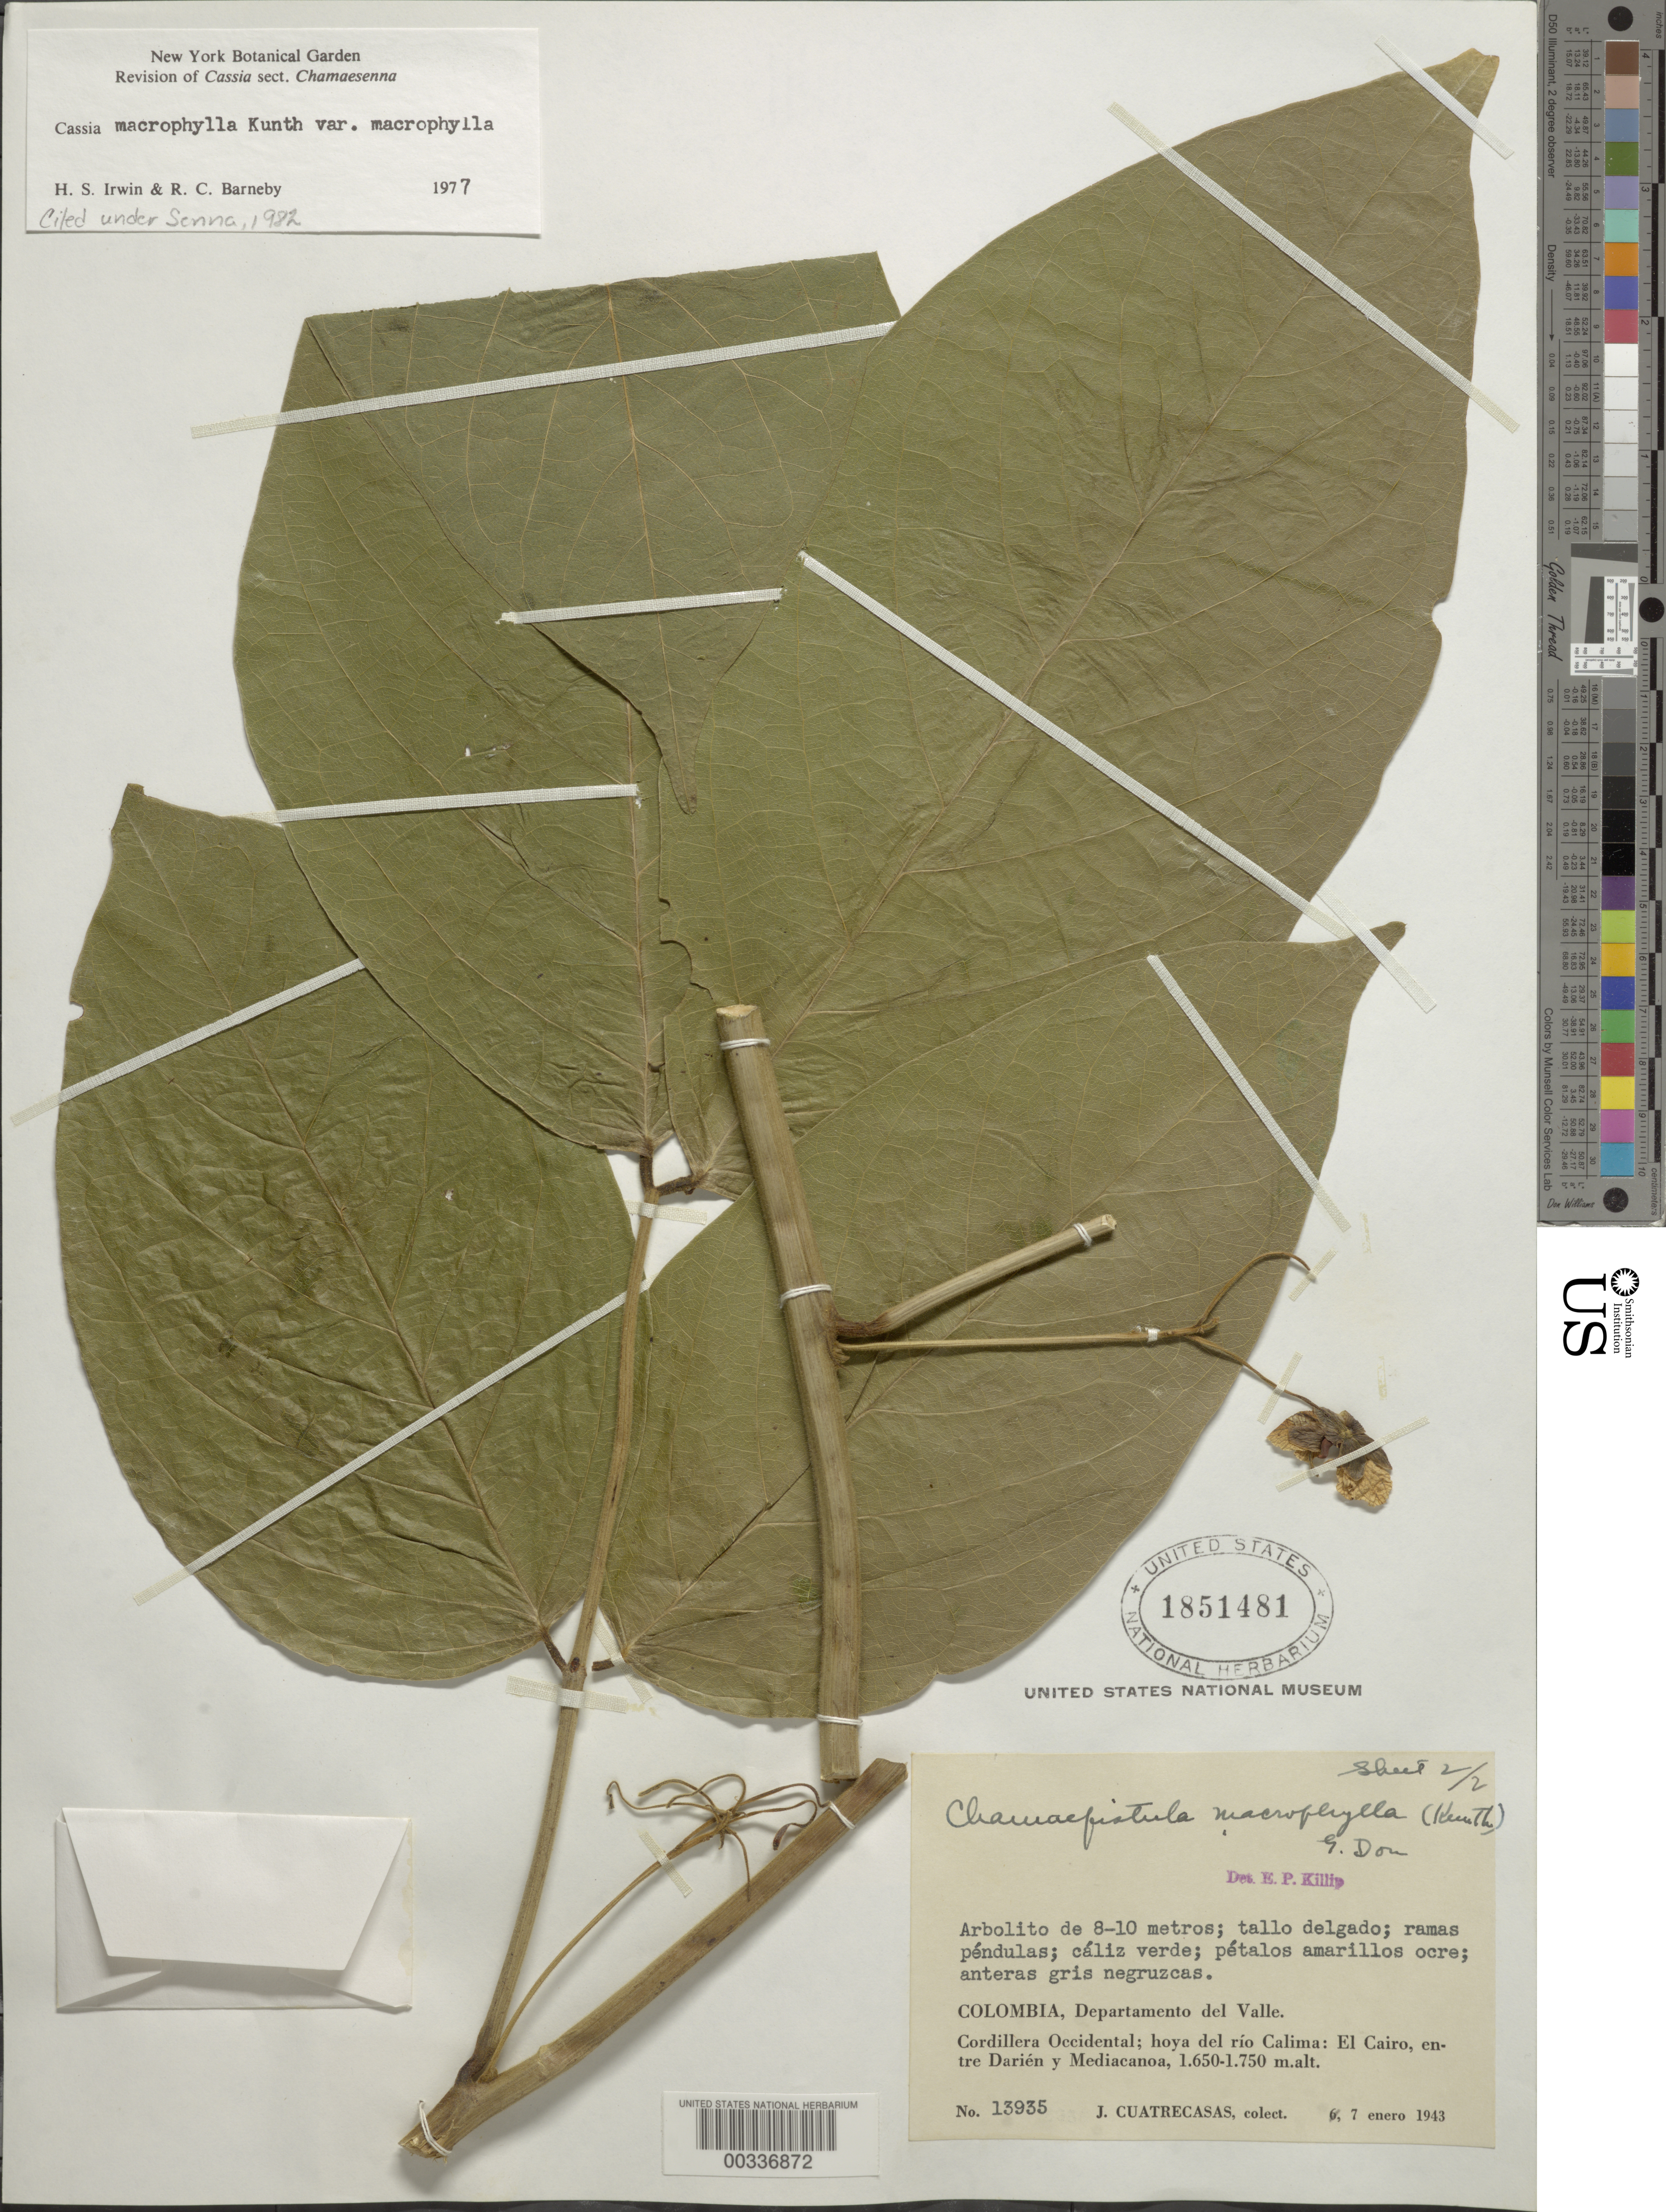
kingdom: Plantae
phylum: Tracheophyta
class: Magnoliopsida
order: Fabales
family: Fabaceae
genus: Senna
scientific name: Senna macrophylla var. macrophylla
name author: (Kunth) H.S. Irwin & Barneby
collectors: J. Cuatrecasas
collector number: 13935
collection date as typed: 07 Jan 1943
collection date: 1943-01-07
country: Colombia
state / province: Valle del Cauca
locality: Cordillera Occidental; Hoya del Rio Calima; el Cairo, between Darien and mediaCañoa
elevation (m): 1650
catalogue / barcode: US 1851481